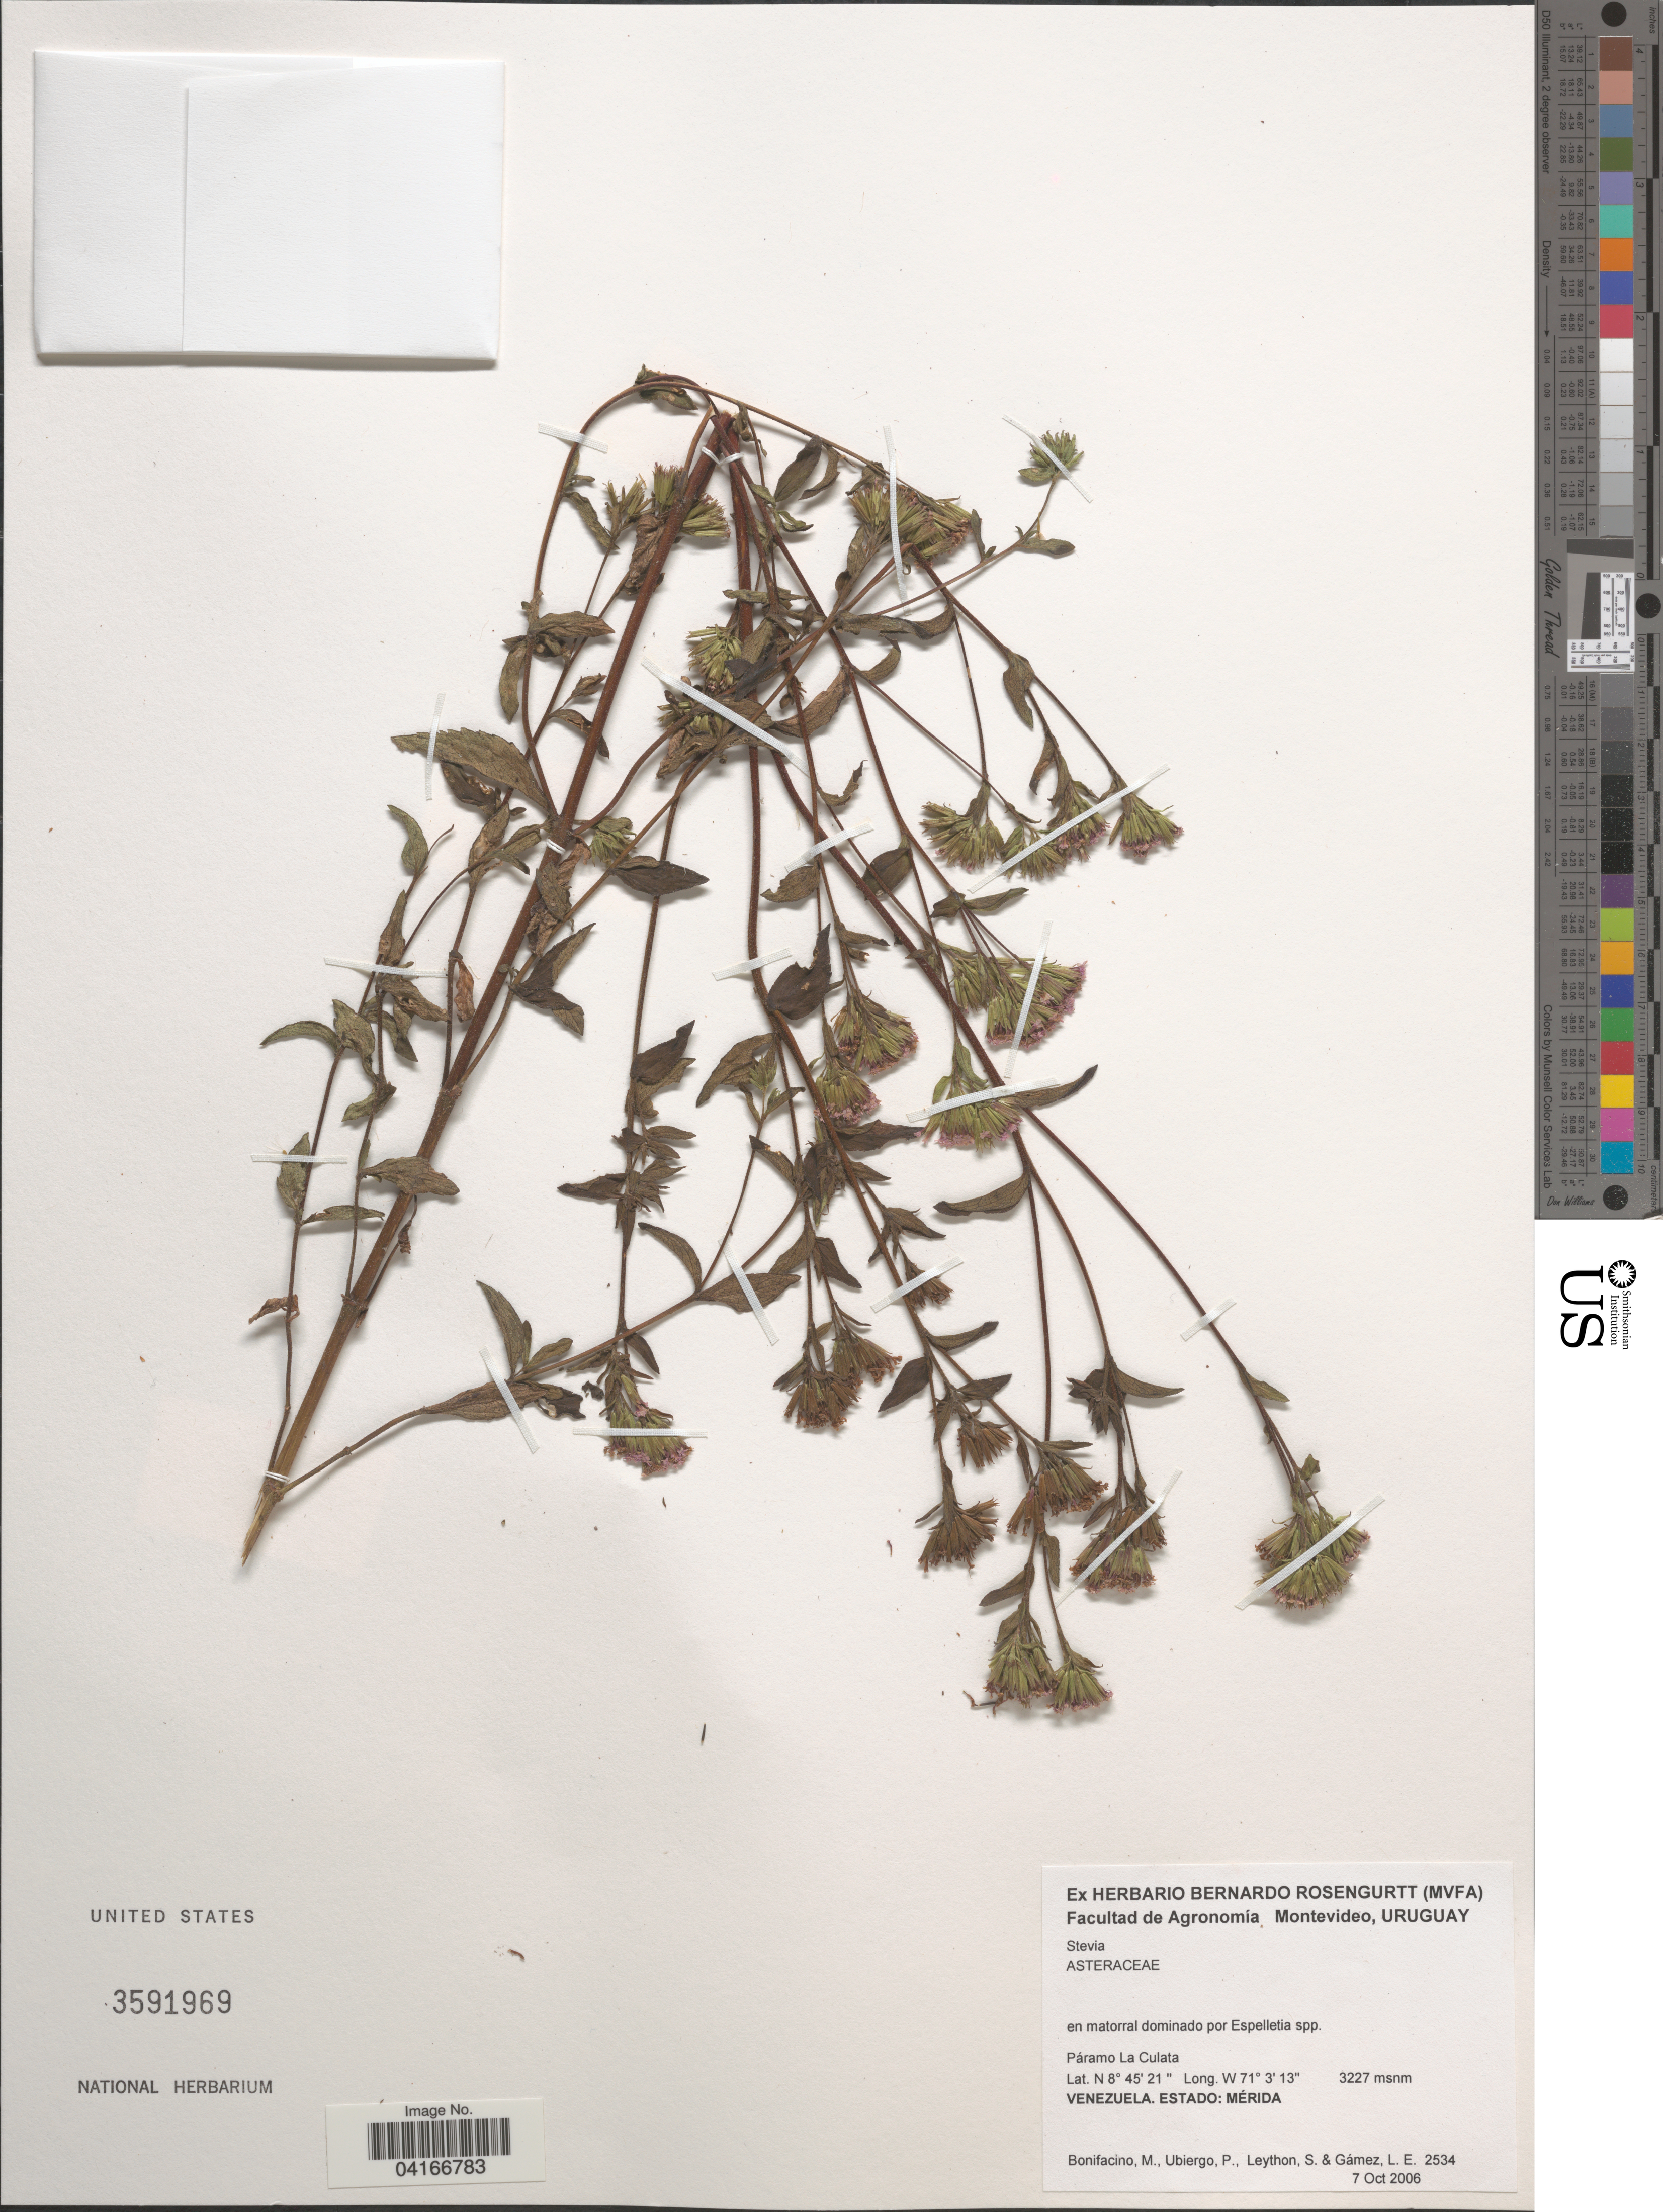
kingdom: Plantae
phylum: Tracheophyta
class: Magnoliopsida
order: Asterales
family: Asteraceae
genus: Stevia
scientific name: Stevia sp.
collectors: M. Bonifacino, P. Ubiergo, S. Leython & L. Gamez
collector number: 2534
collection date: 2006-10-07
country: Venezuela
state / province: Merida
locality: Páramo La Culata.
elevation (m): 3227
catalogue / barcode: US 3591969